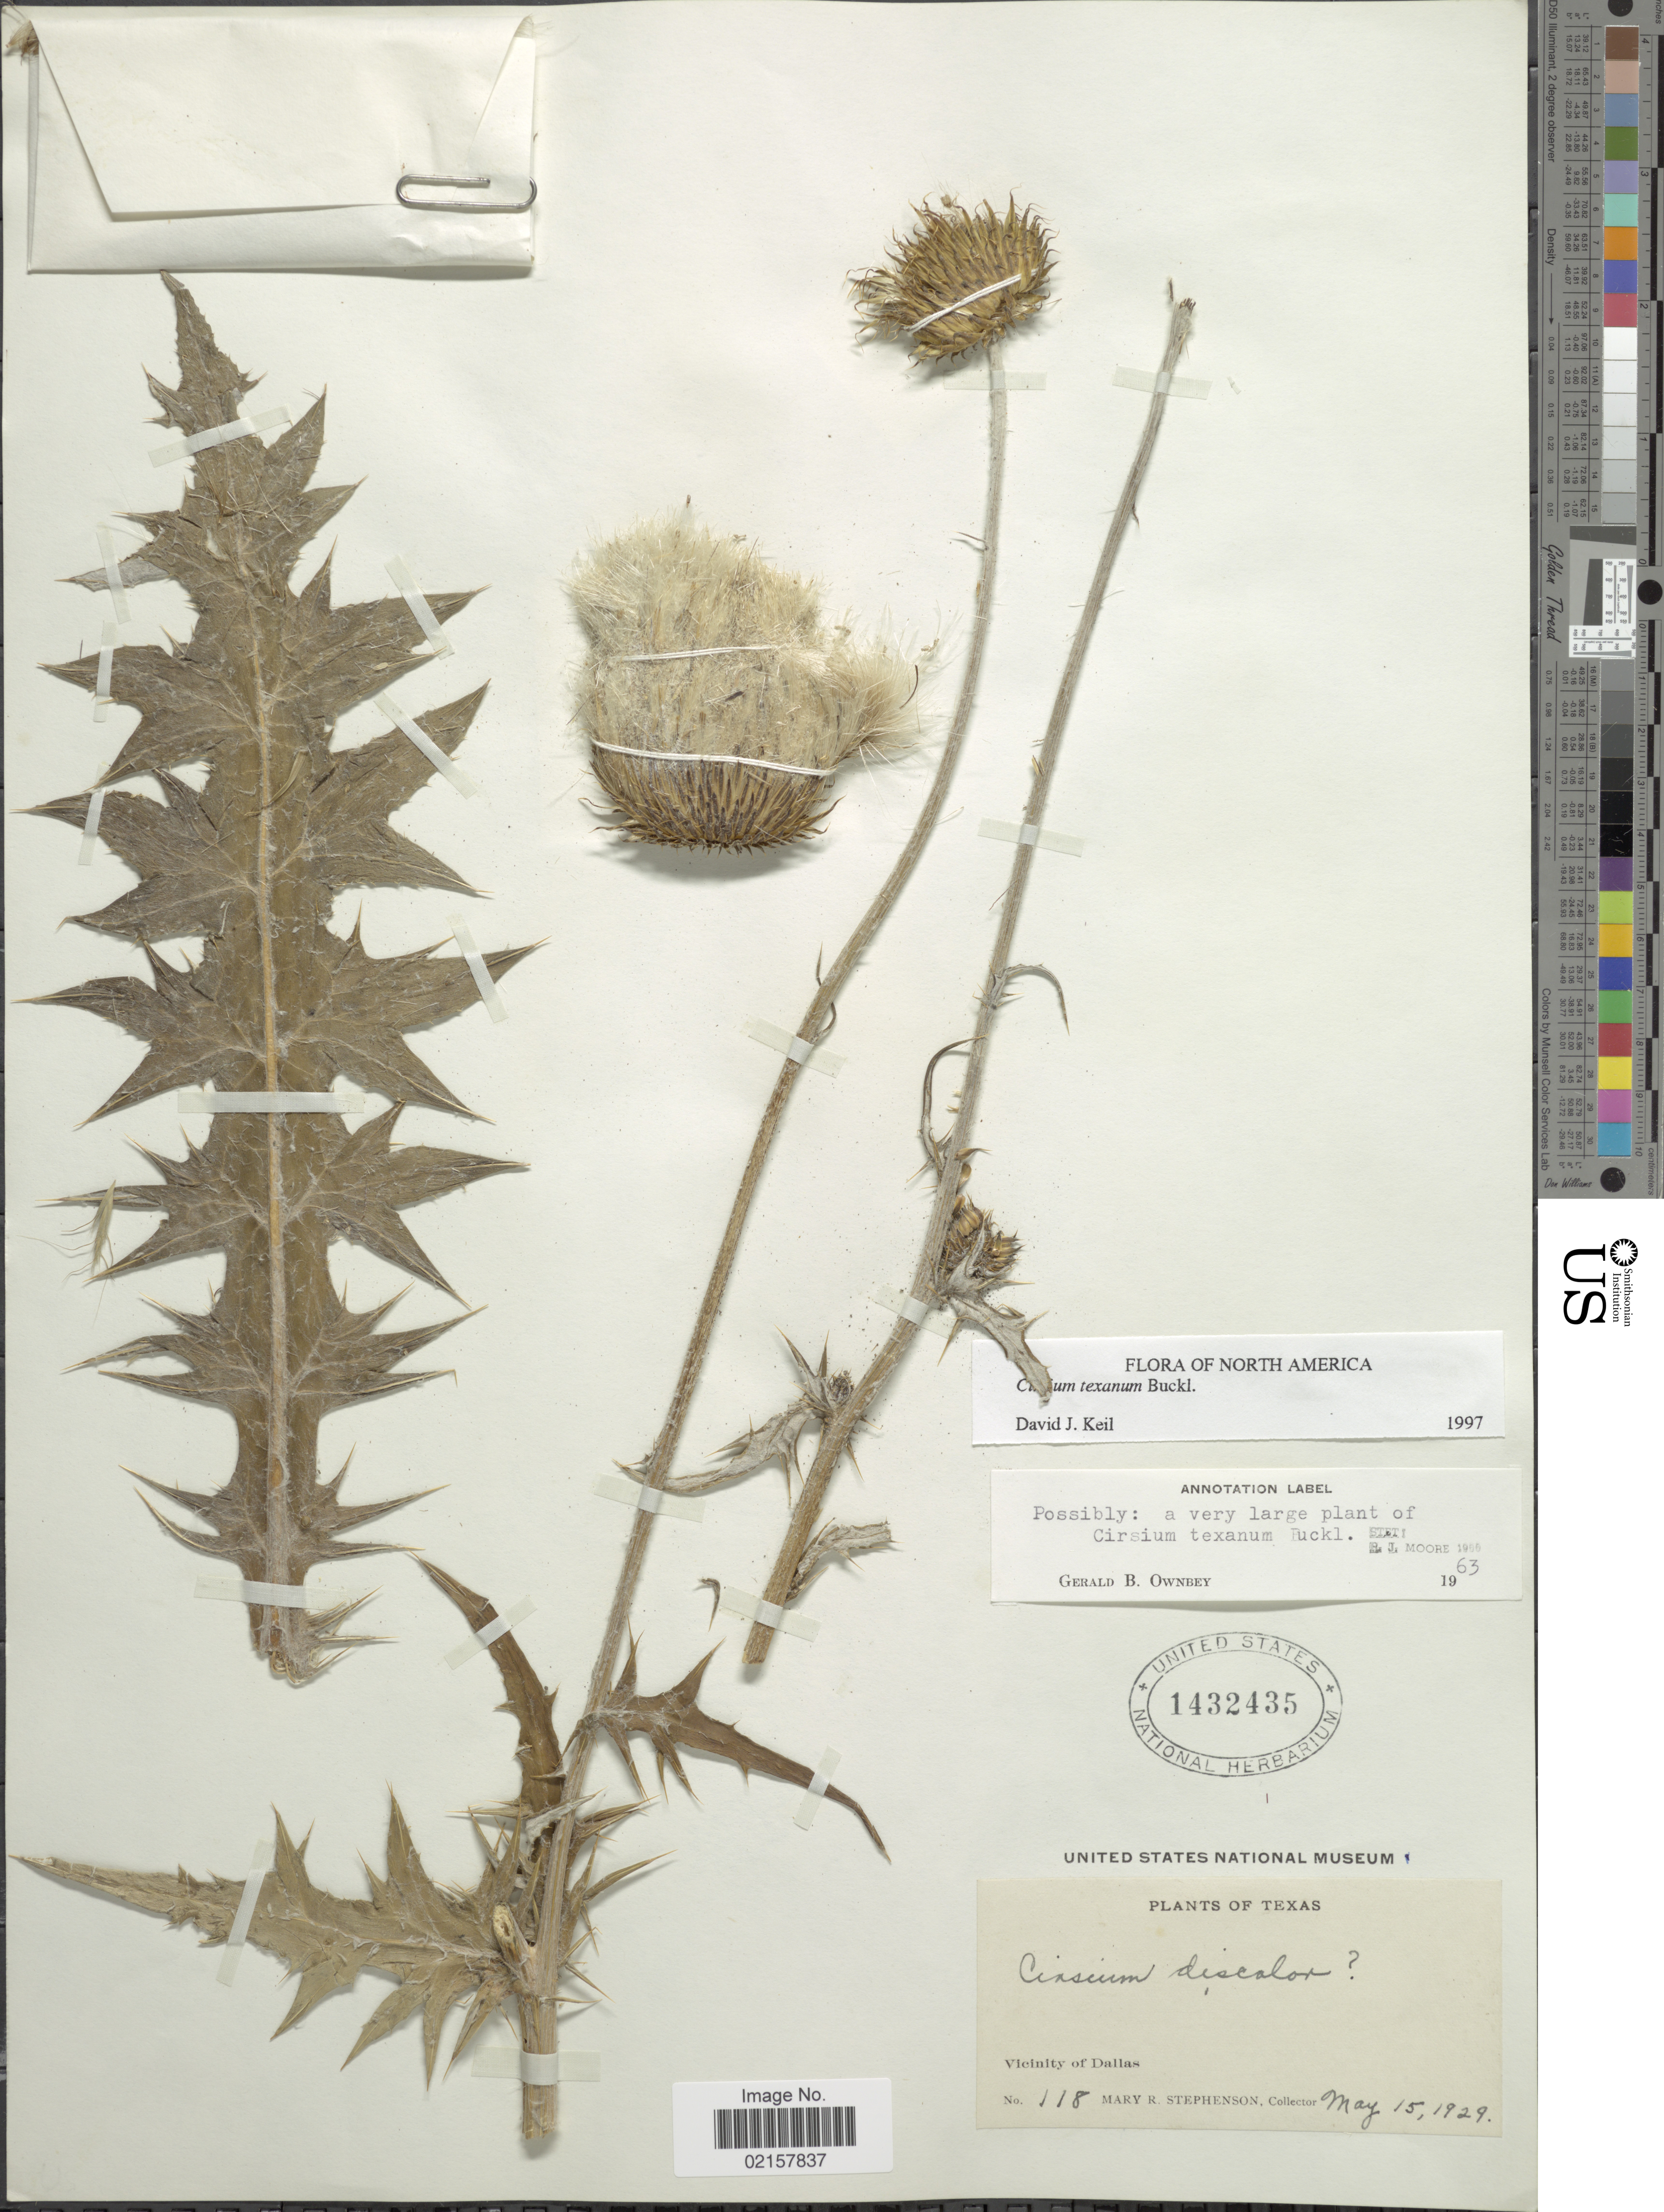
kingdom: Plantae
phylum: Tracheophyta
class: Magnoliopsida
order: Asterales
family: Asteraceae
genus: Cirsium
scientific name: Cirsium texanum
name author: Buckley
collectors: M. Stephenson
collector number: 118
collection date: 1929-05-15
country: United States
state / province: Texas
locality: Vicinity of Dallas.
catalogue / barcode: US 1432435